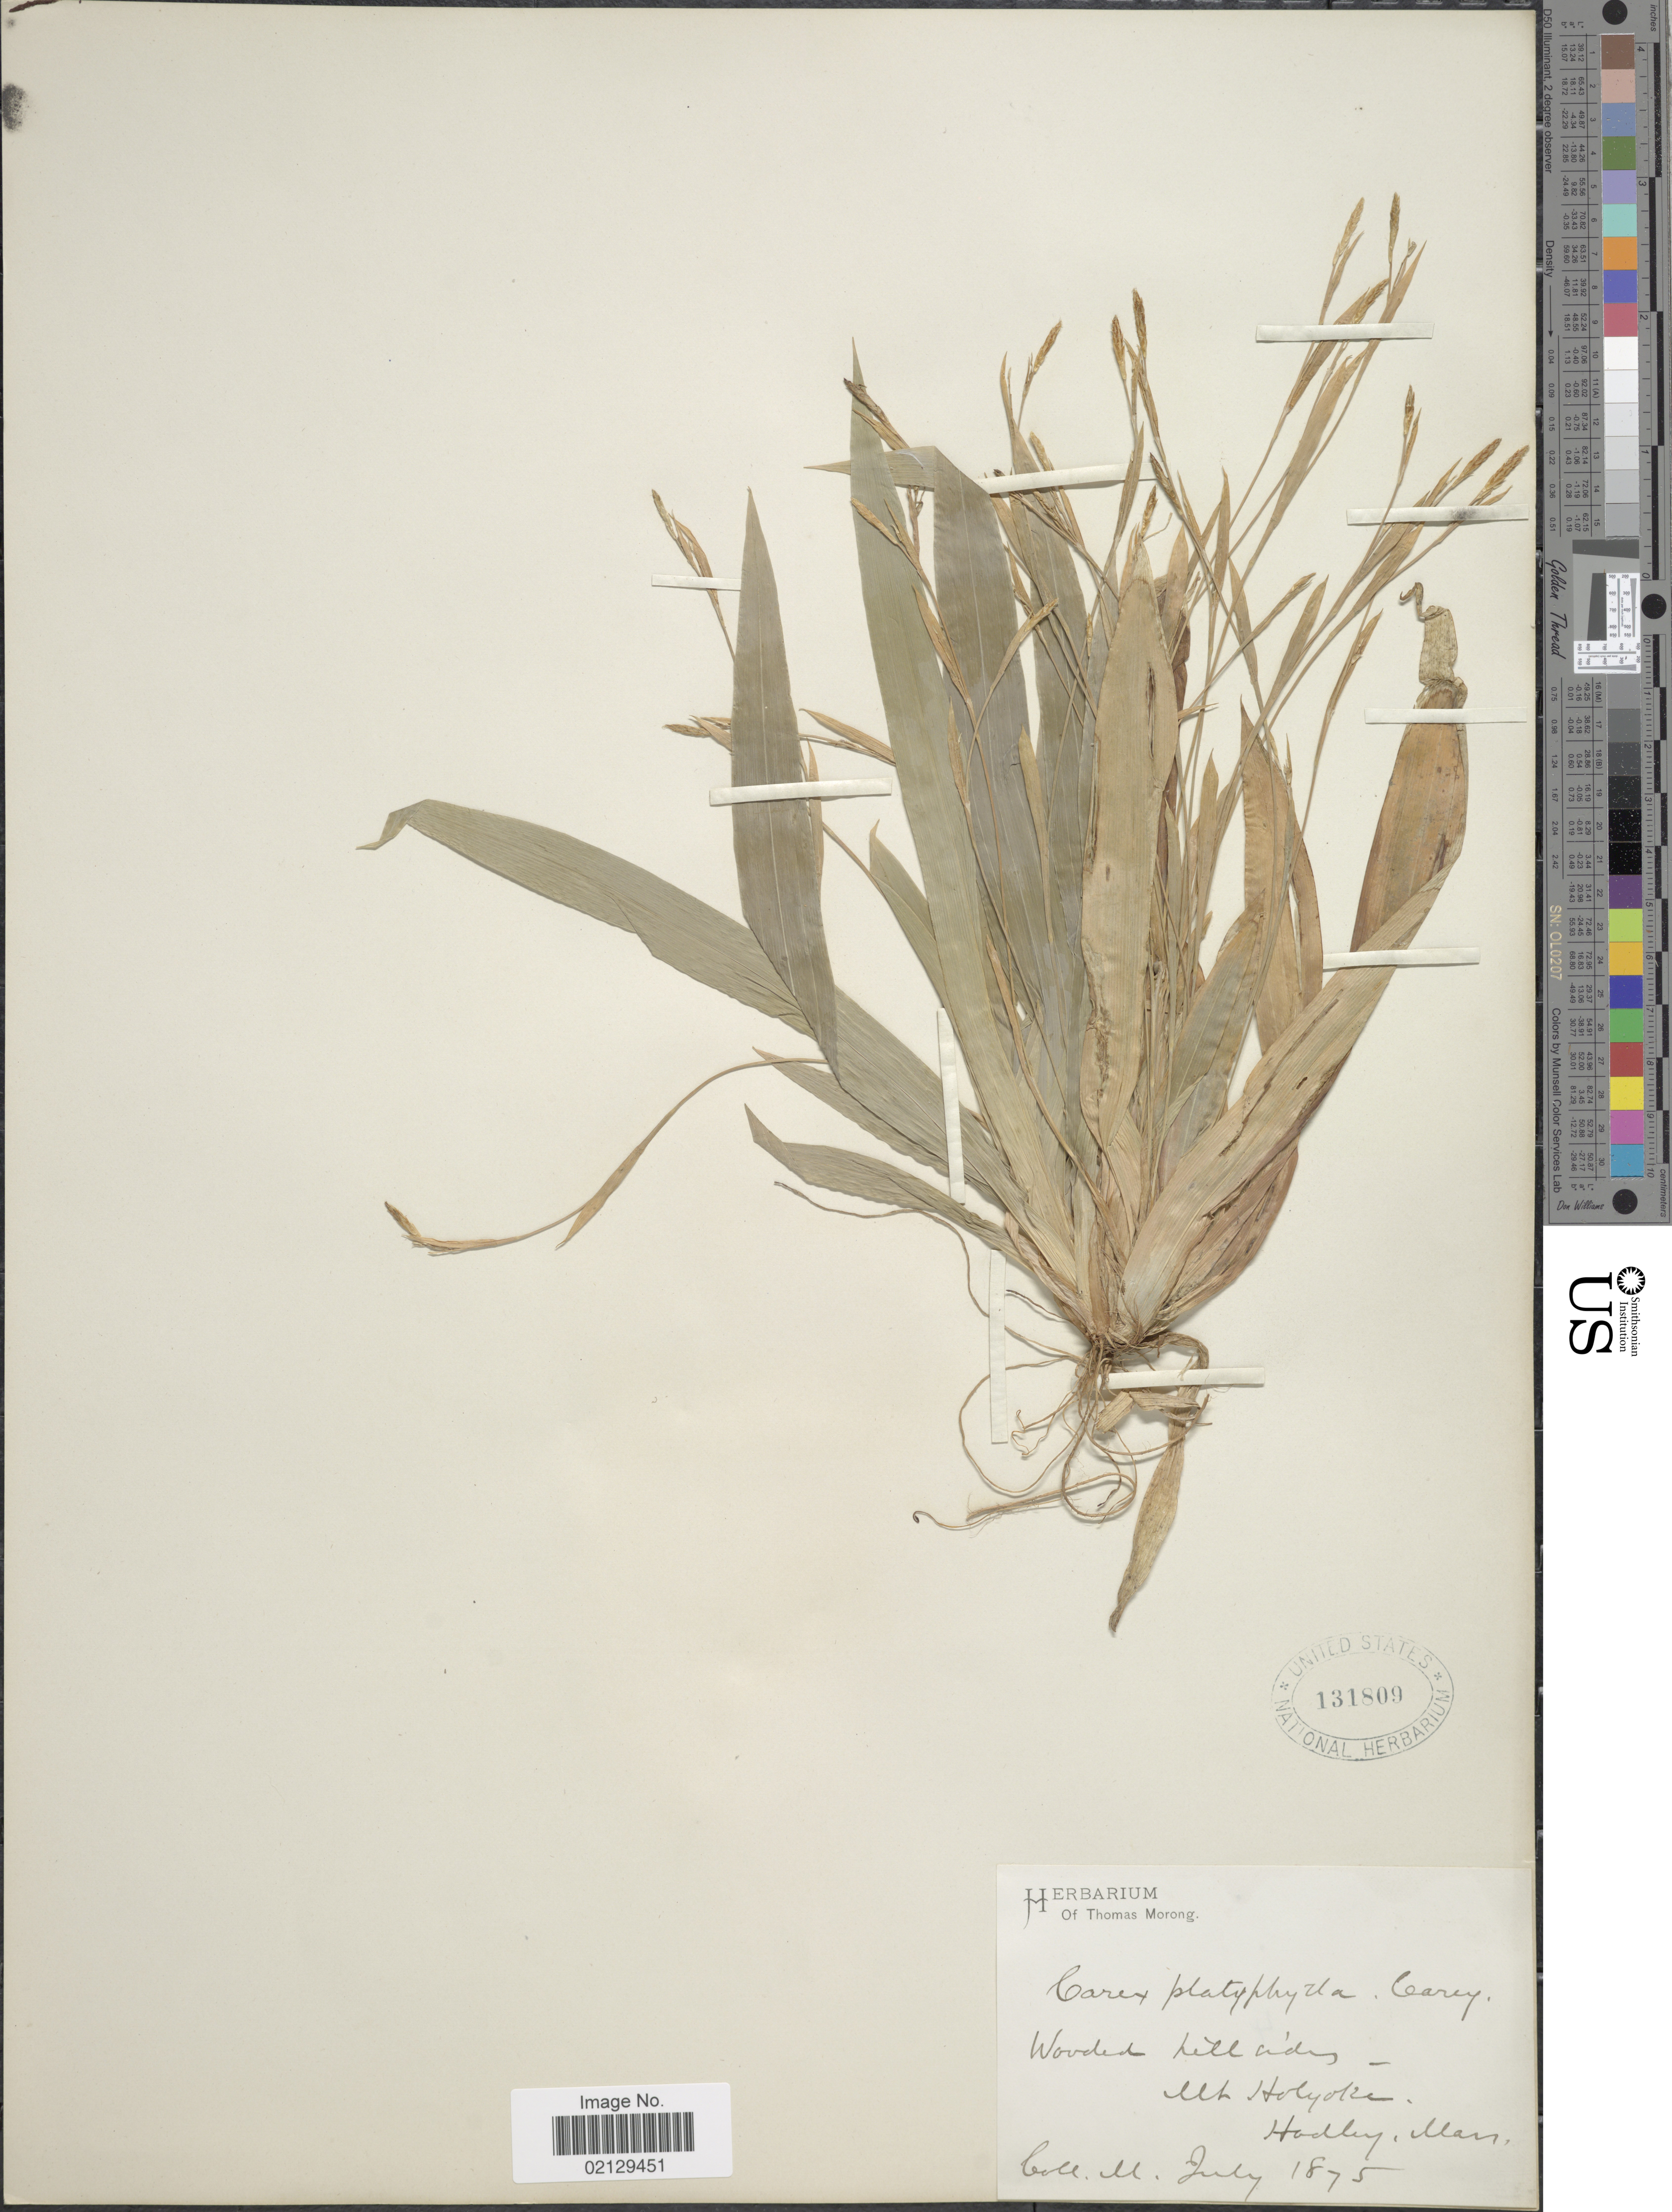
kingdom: Plantae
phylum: Tracheophyta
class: Liliopsida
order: Poales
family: Cyperaceae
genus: Carex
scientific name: Carex platyphylla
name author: J. Carey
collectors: ex herb. T. Morong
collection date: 1875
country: United States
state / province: Massachusetts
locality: Wooded hillsides, Mt. Holyster, Haddy, Mass.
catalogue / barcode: US 131809